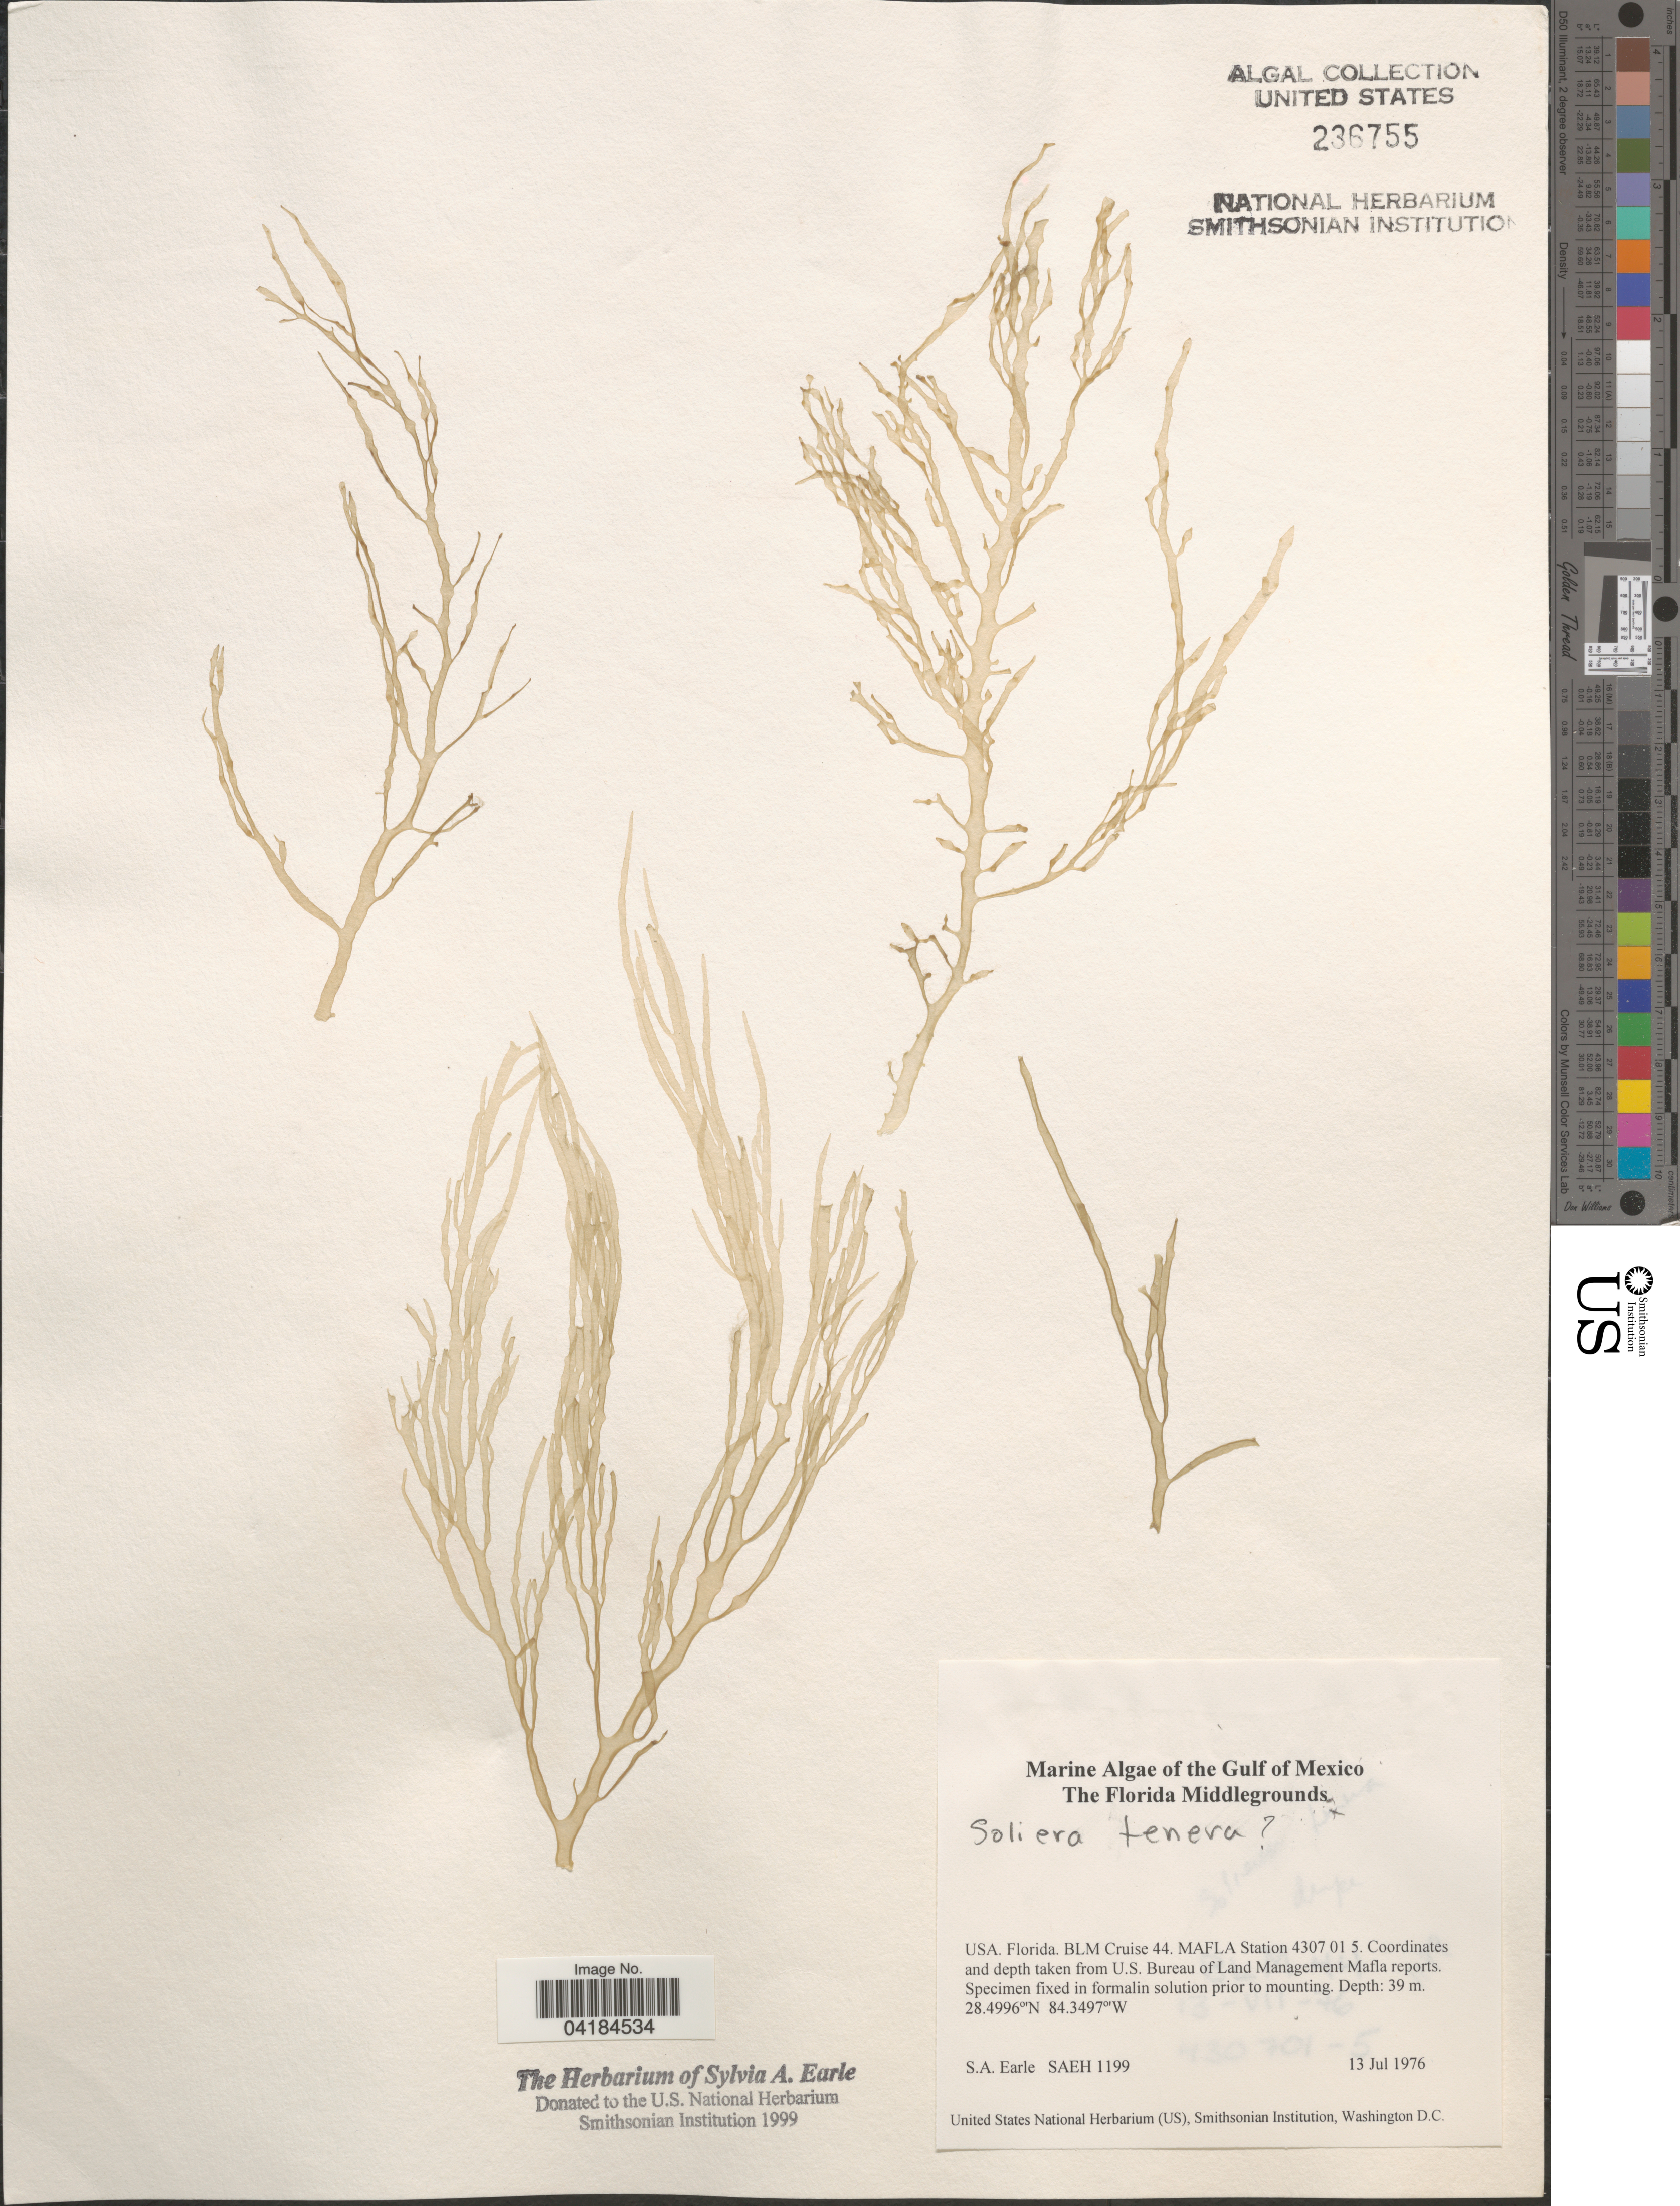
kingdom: Plantae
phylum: Rhodophyta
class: Florideophyceae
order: Gigartinales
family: Solieriaceae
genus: Solieria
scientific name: Solieria filiformis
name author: (Kütz.) P.W. Gabrielson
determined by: Algae name updating Project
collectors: S. A. Earle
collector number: SAEH1199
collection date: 1976-07-13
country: United States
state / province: Florida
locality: The Gulf of Mexico. The Florida Middlegrounds. BLM Cruise 44. MAFLA Station 4307 01 5. Coordinates and depth taken from U.S. Bureau of Land Management Mafla reports.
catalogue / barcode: US 236755